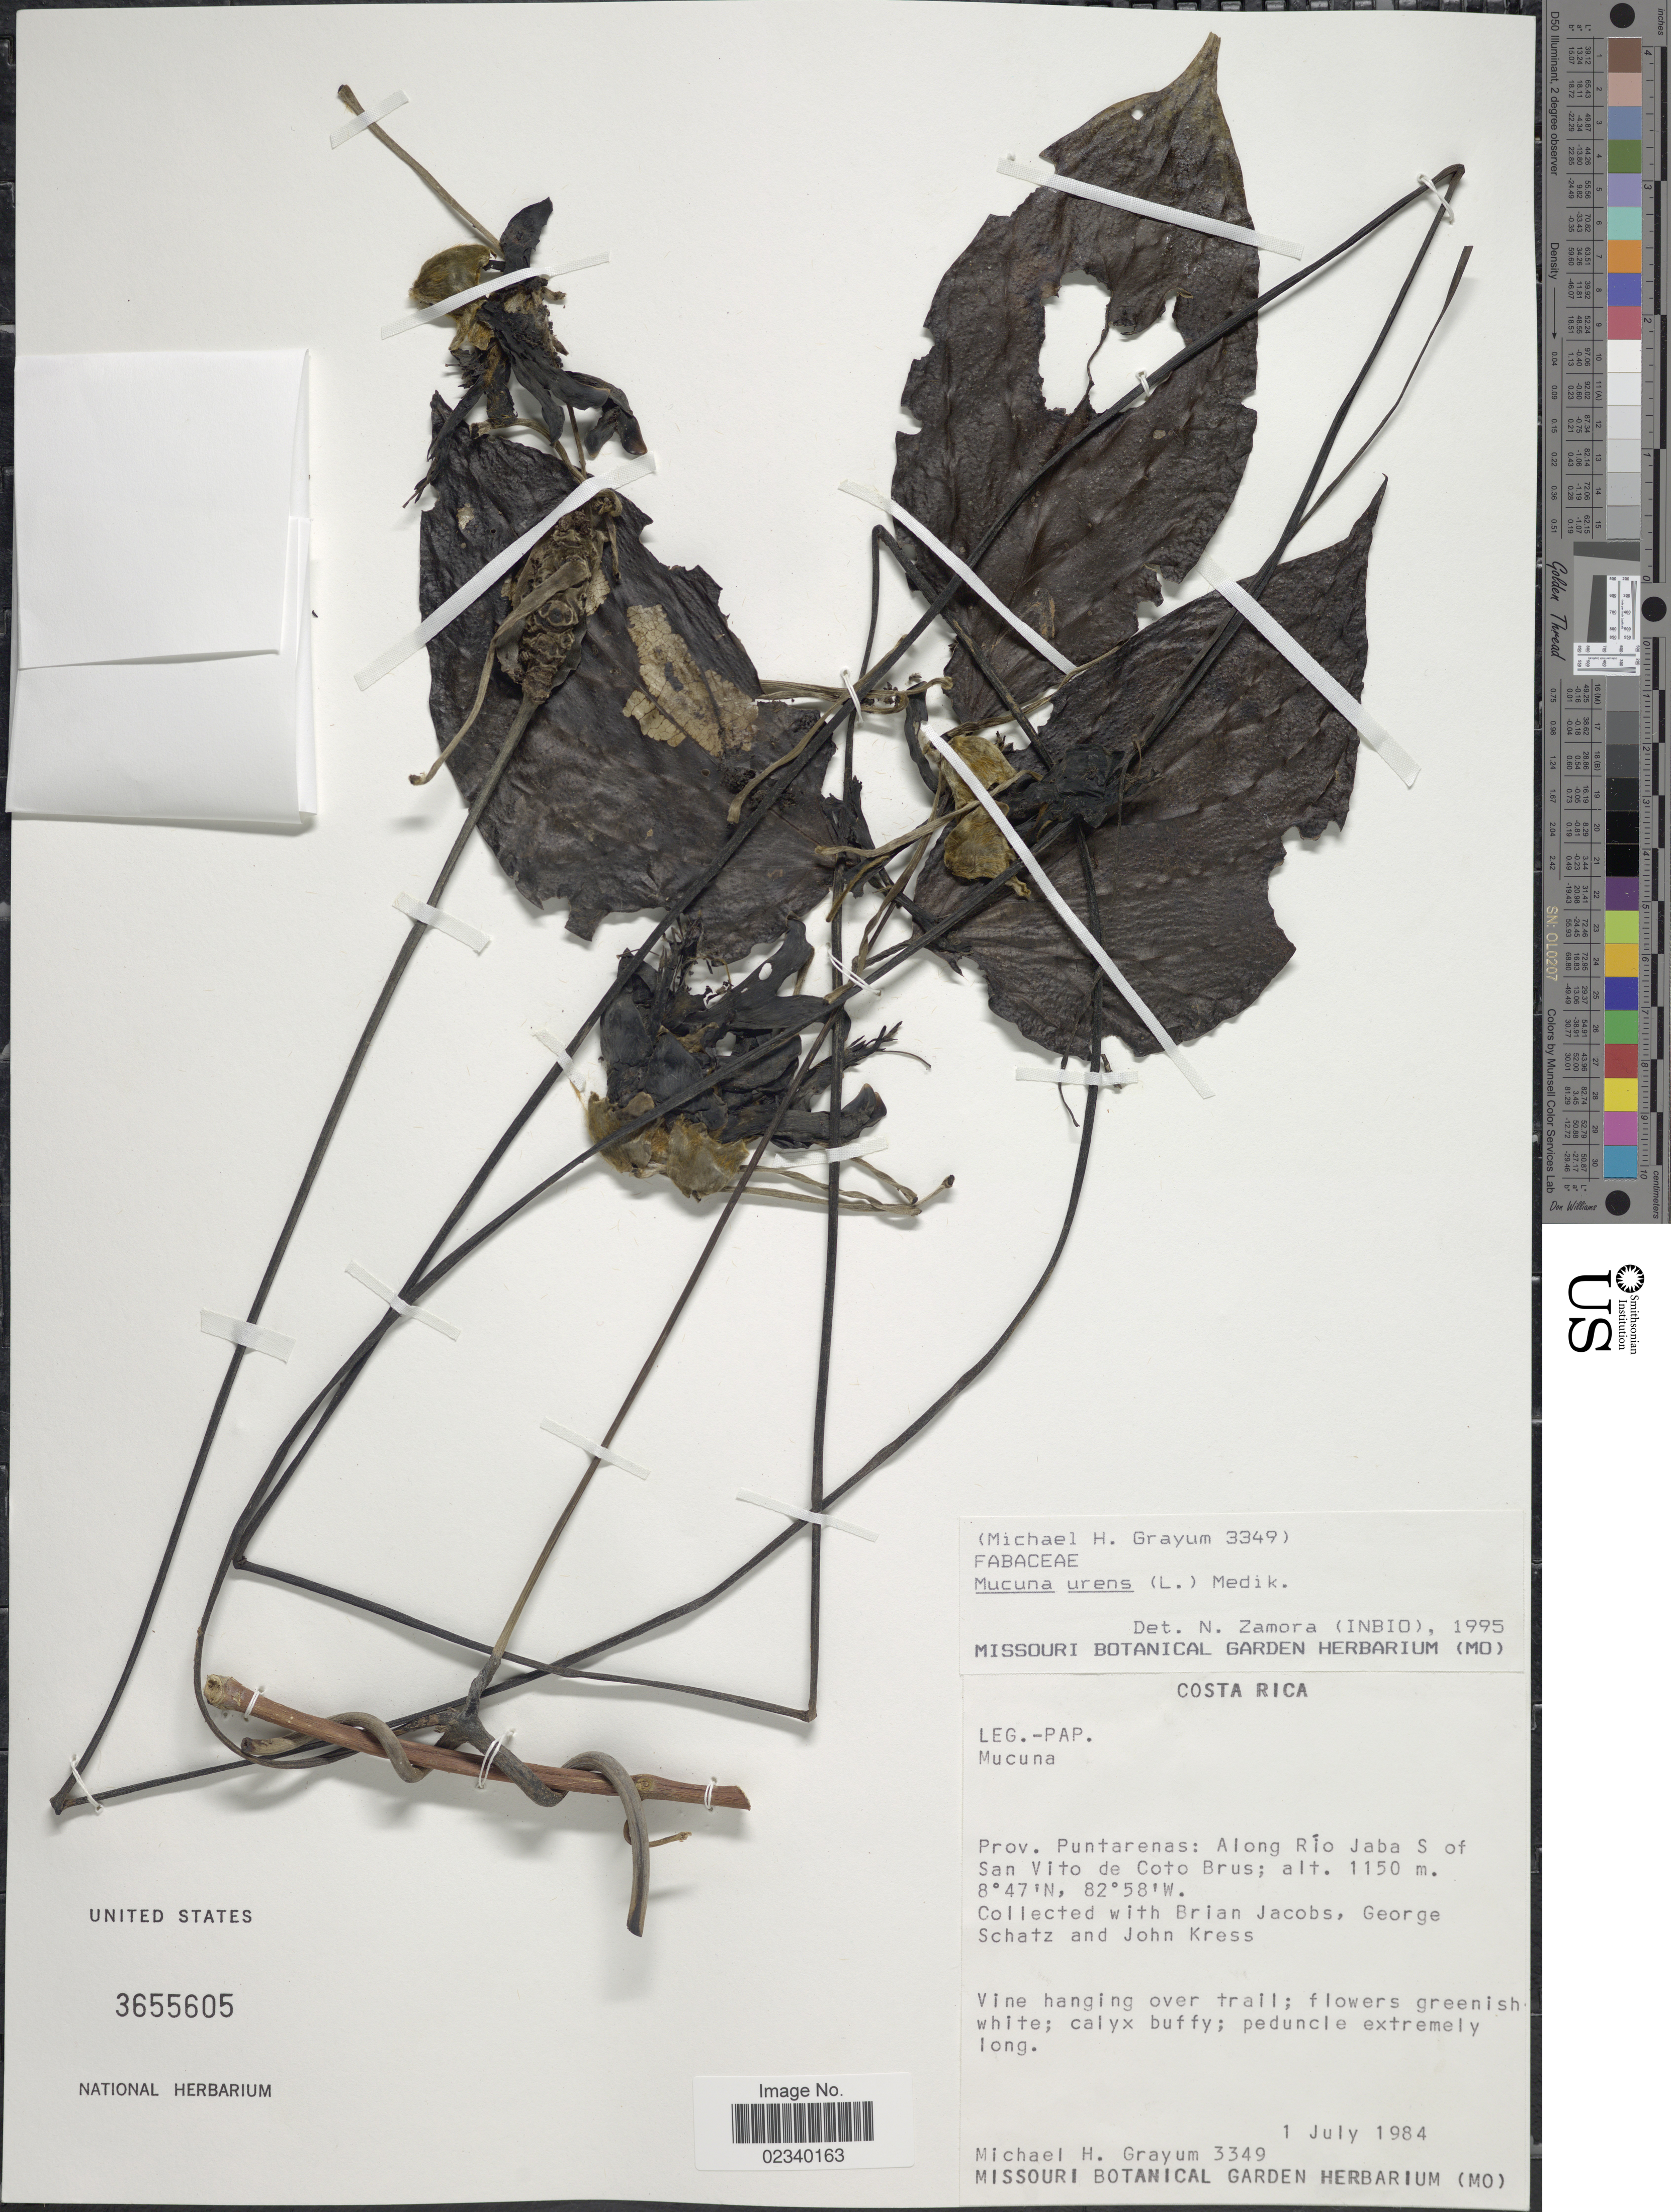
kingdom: Plantae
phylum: Tracheophyta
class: Magnoliopsida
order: Fabales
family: Fabaceae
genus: Mucuna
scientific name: Mucuna urens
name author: (L.) Medik.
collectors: M. H. Grayum, B. Jacobs, G. Schatz & J. Kress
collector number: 3349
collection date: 1984-07-01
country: Costa Rica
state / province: Puntarenas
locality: Prov. Puntarenas: Along Rio Jaba S of San Vito de Coto Brus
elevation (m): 1150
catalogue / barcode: US 3655605